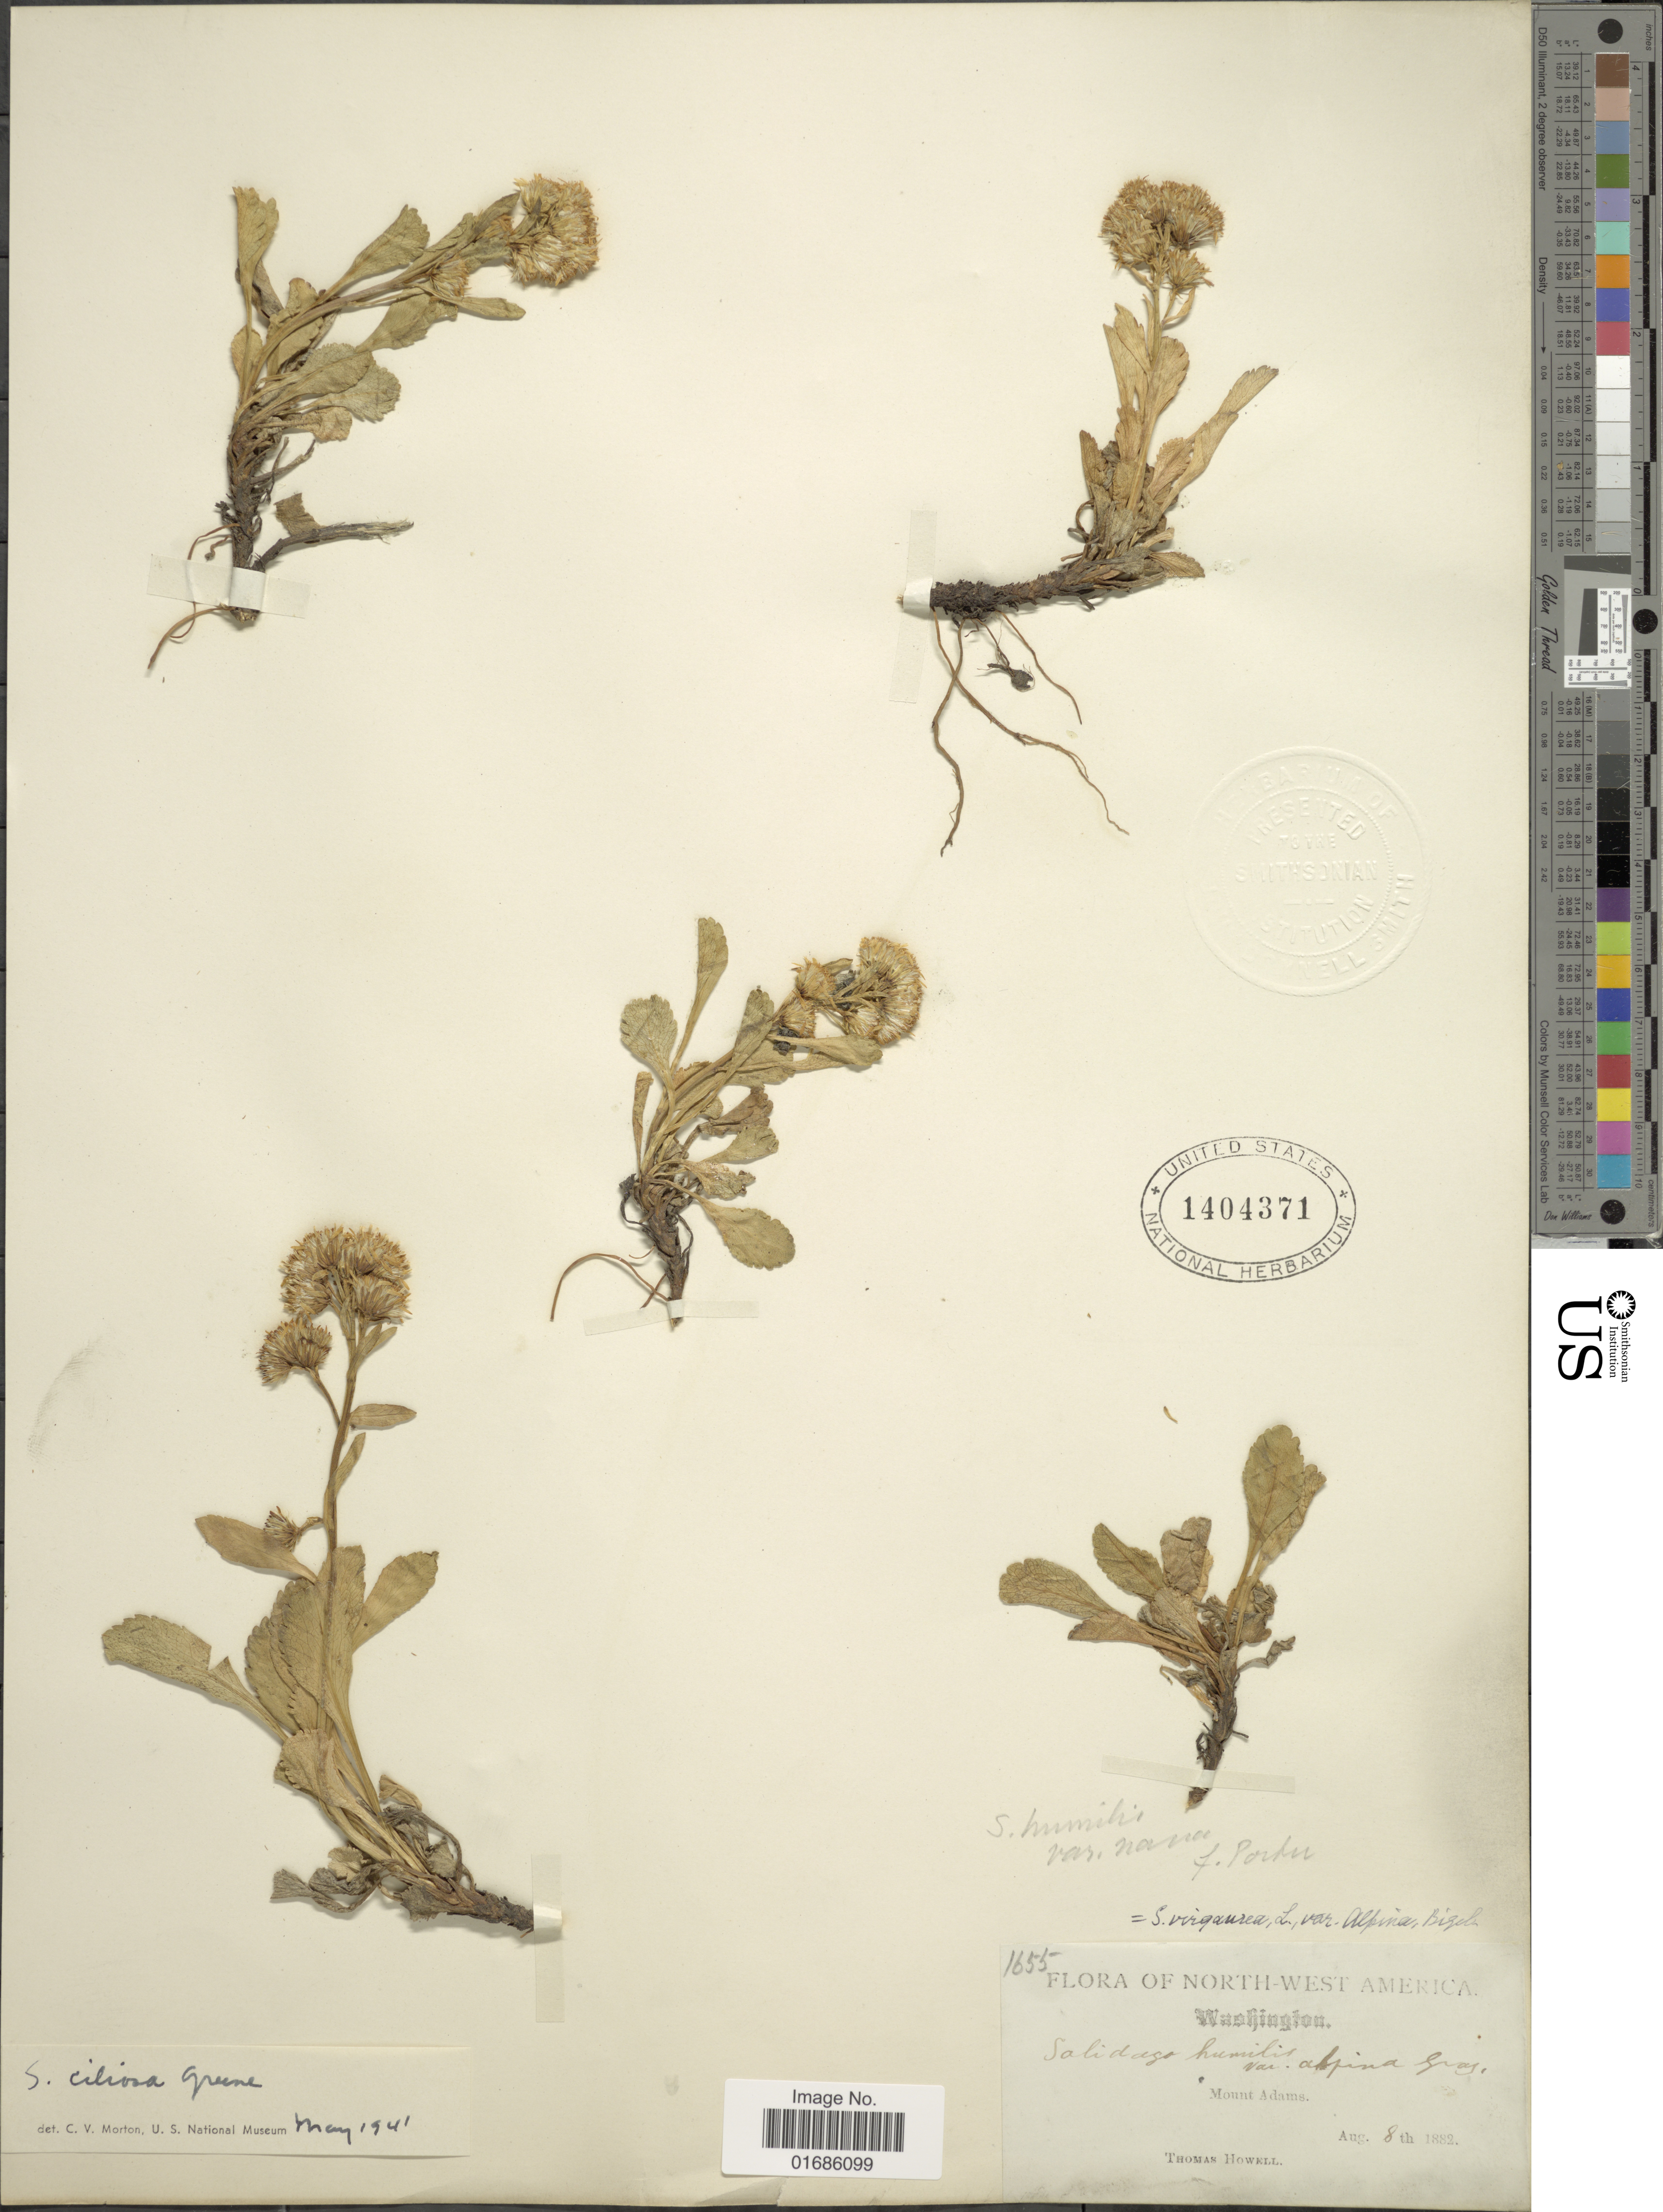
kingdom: Plantae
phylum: Tracheophyta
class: Magnoliopsida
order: Asterales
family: Asteraceae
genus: Solidago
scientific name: Solidago ciliosa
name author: Greene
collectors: T. Howell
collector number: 1655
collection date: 1882-08-08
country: United States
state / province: Washington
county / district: Yakima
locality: Mount Adams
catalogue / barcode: US 1404371